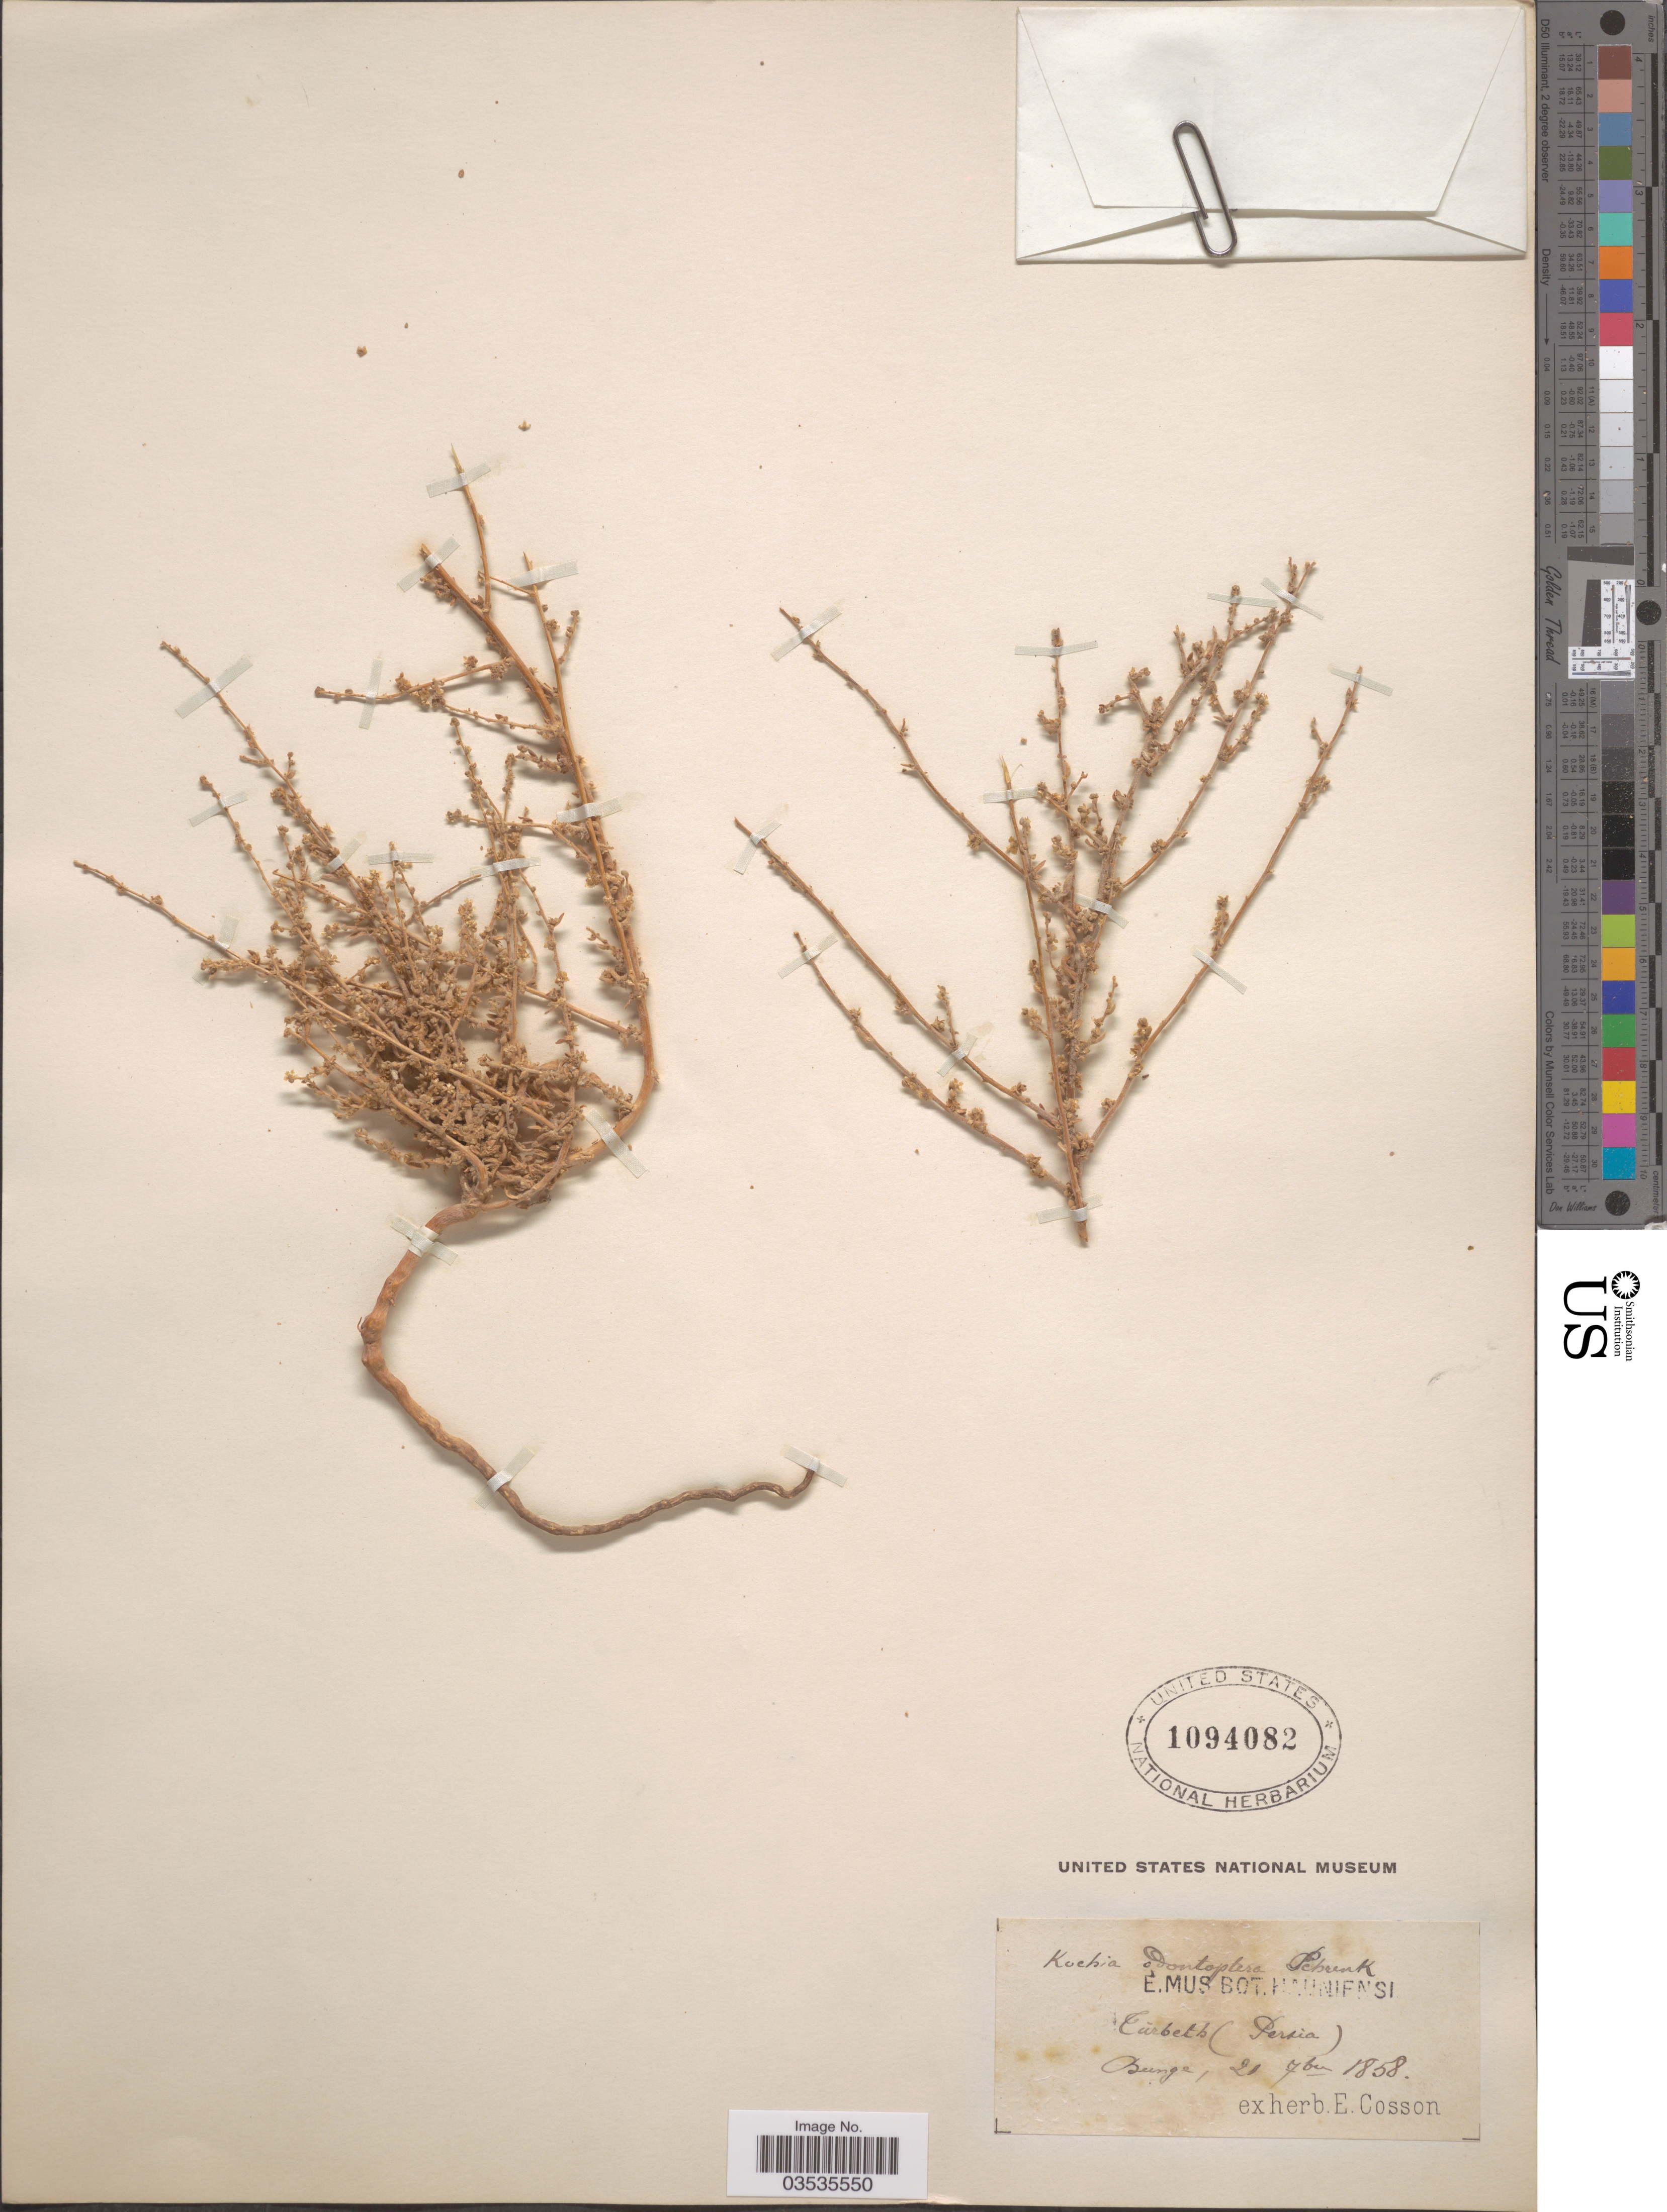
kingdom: Plantae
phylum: Tracheophyta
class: Magnoliopsida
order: Caryophyllales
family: Amaranthaceae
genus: Bassia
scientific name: Bassia odontoptera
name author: (Schrenk) Freitag & G. Kadereit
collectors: Bunge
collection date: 1858-09-20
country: Iran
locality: Túrbeth [interpreted] (Persia).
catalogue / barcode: US 1094082